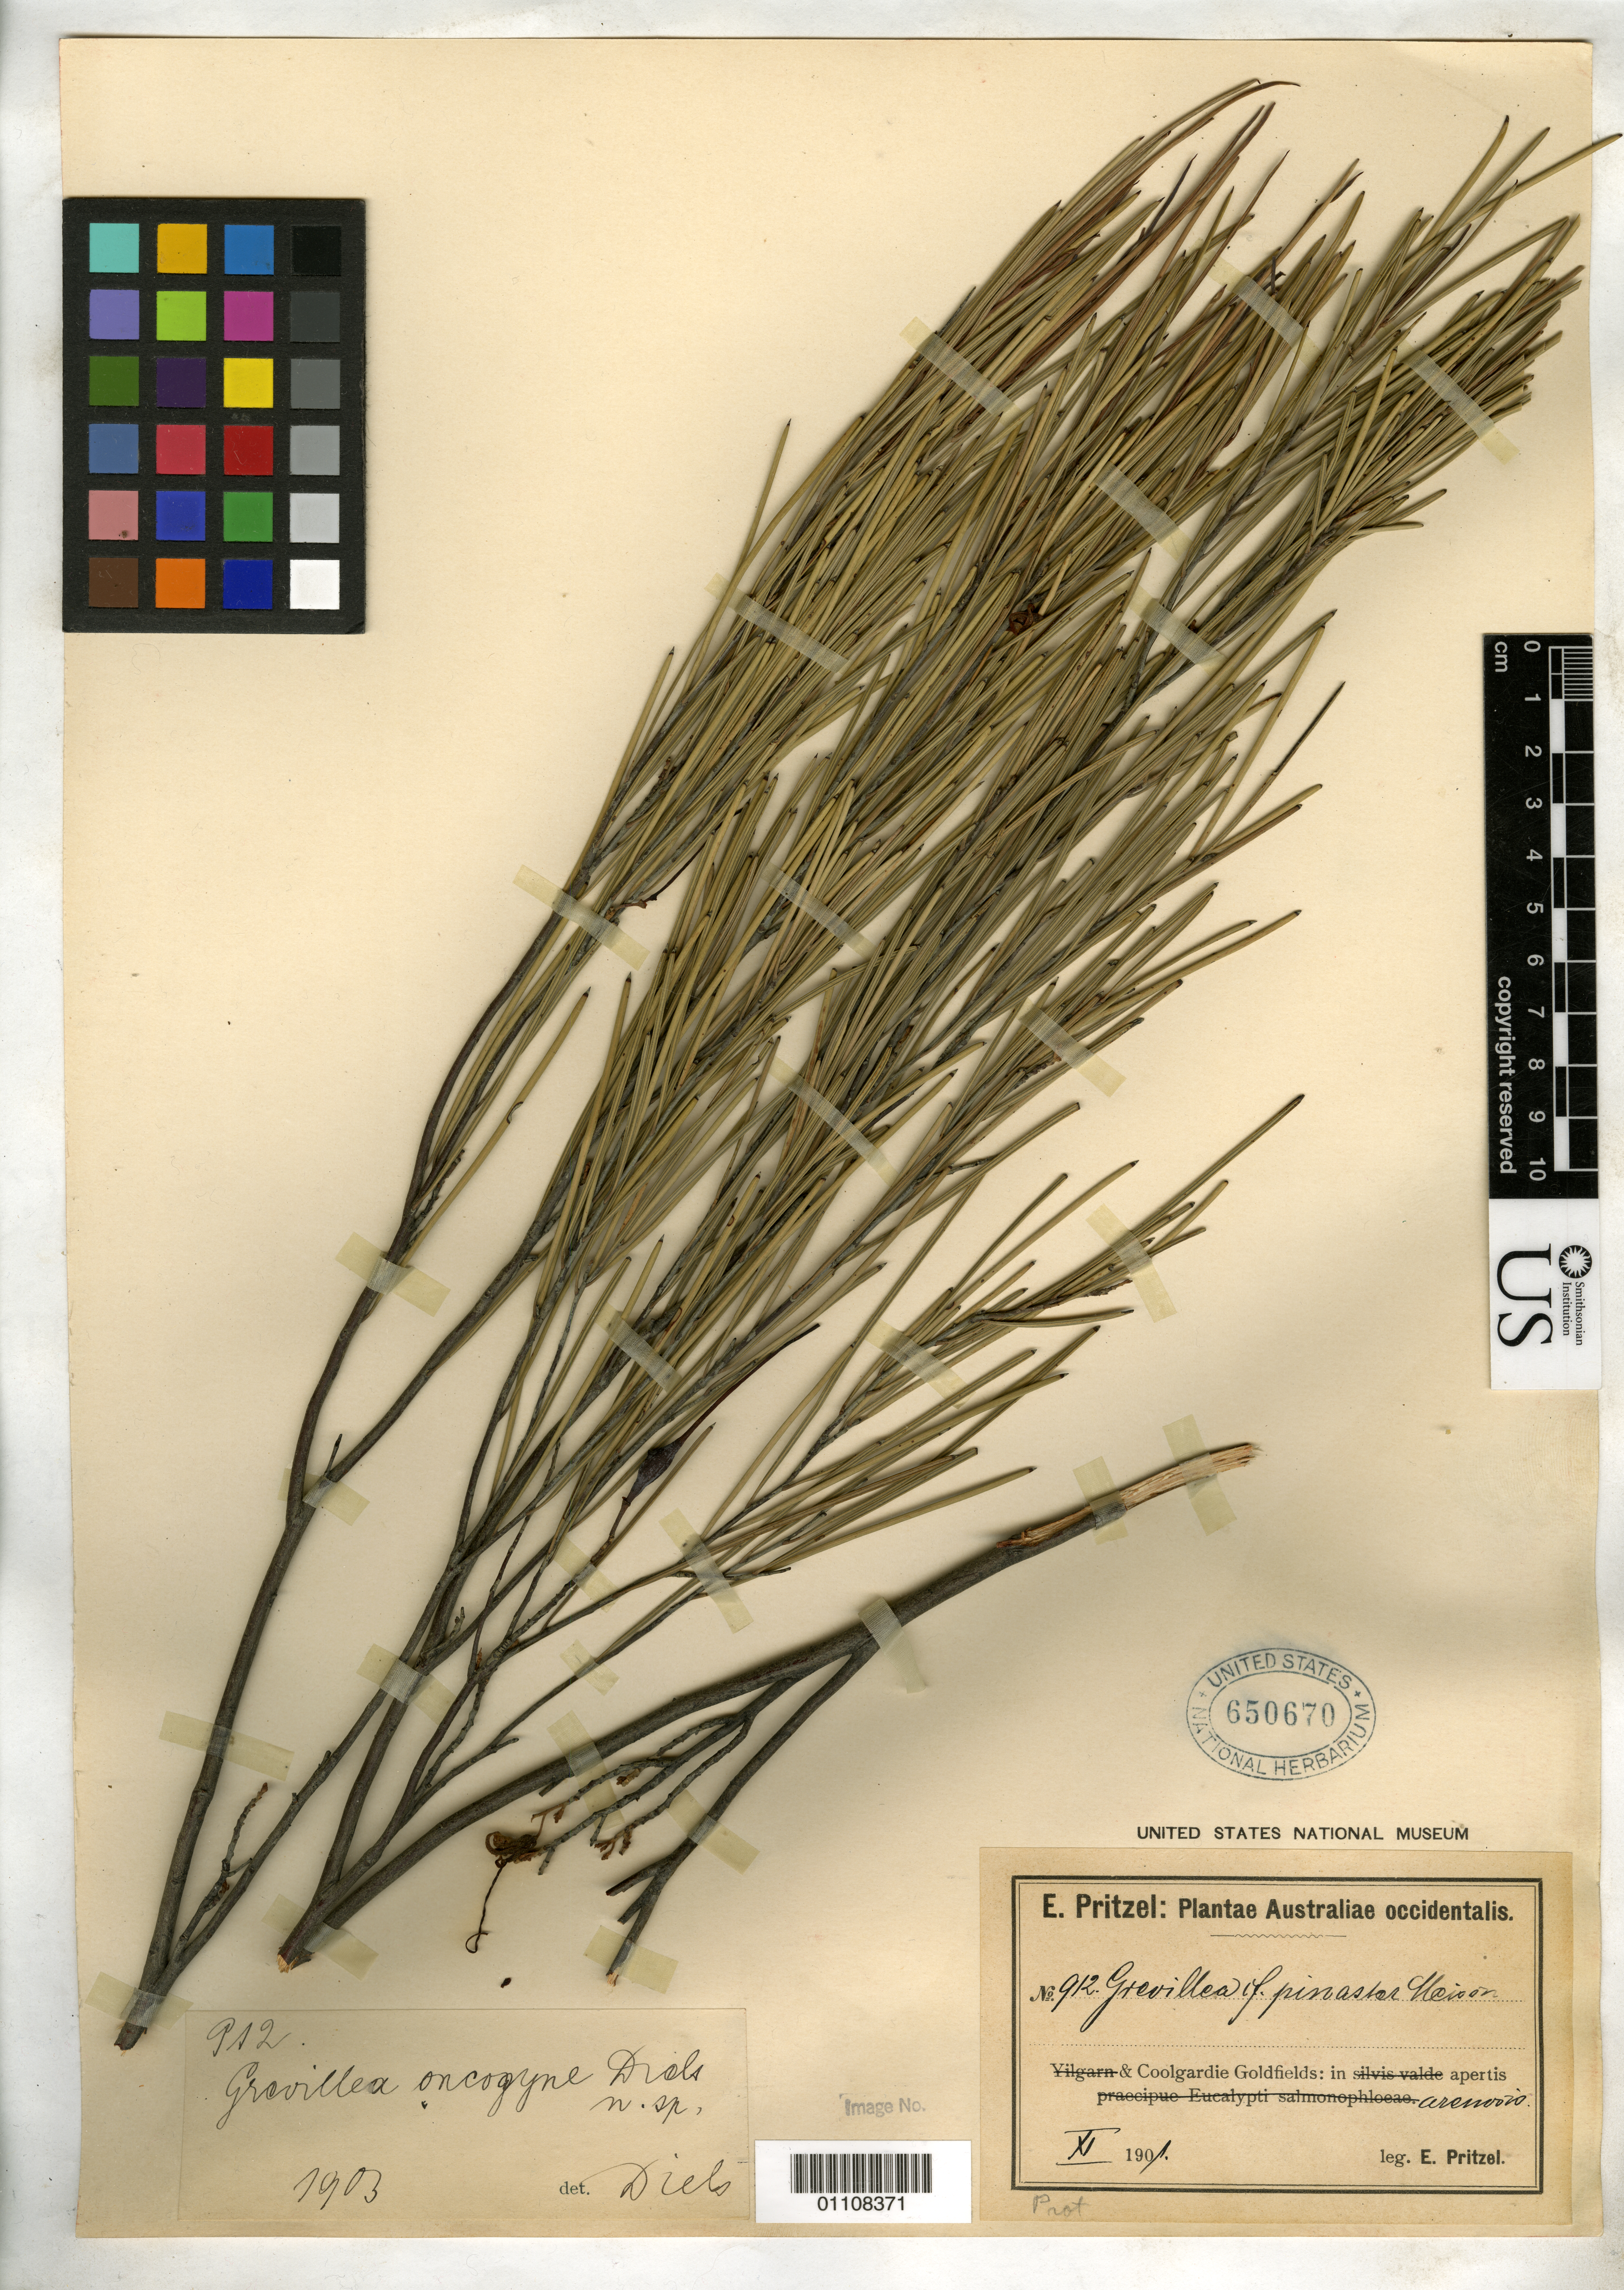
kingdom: Plantae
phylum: Tracheophyta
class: Magnoliopsida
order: Proteales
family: Proteaceae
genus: Grevillea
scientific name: Grevillea oncogyne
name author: Diels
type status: Syntype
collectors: E. G. Pritzel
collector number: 912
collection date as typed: Nov 1901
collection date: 1901-11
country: Australia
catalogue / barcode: US 650670